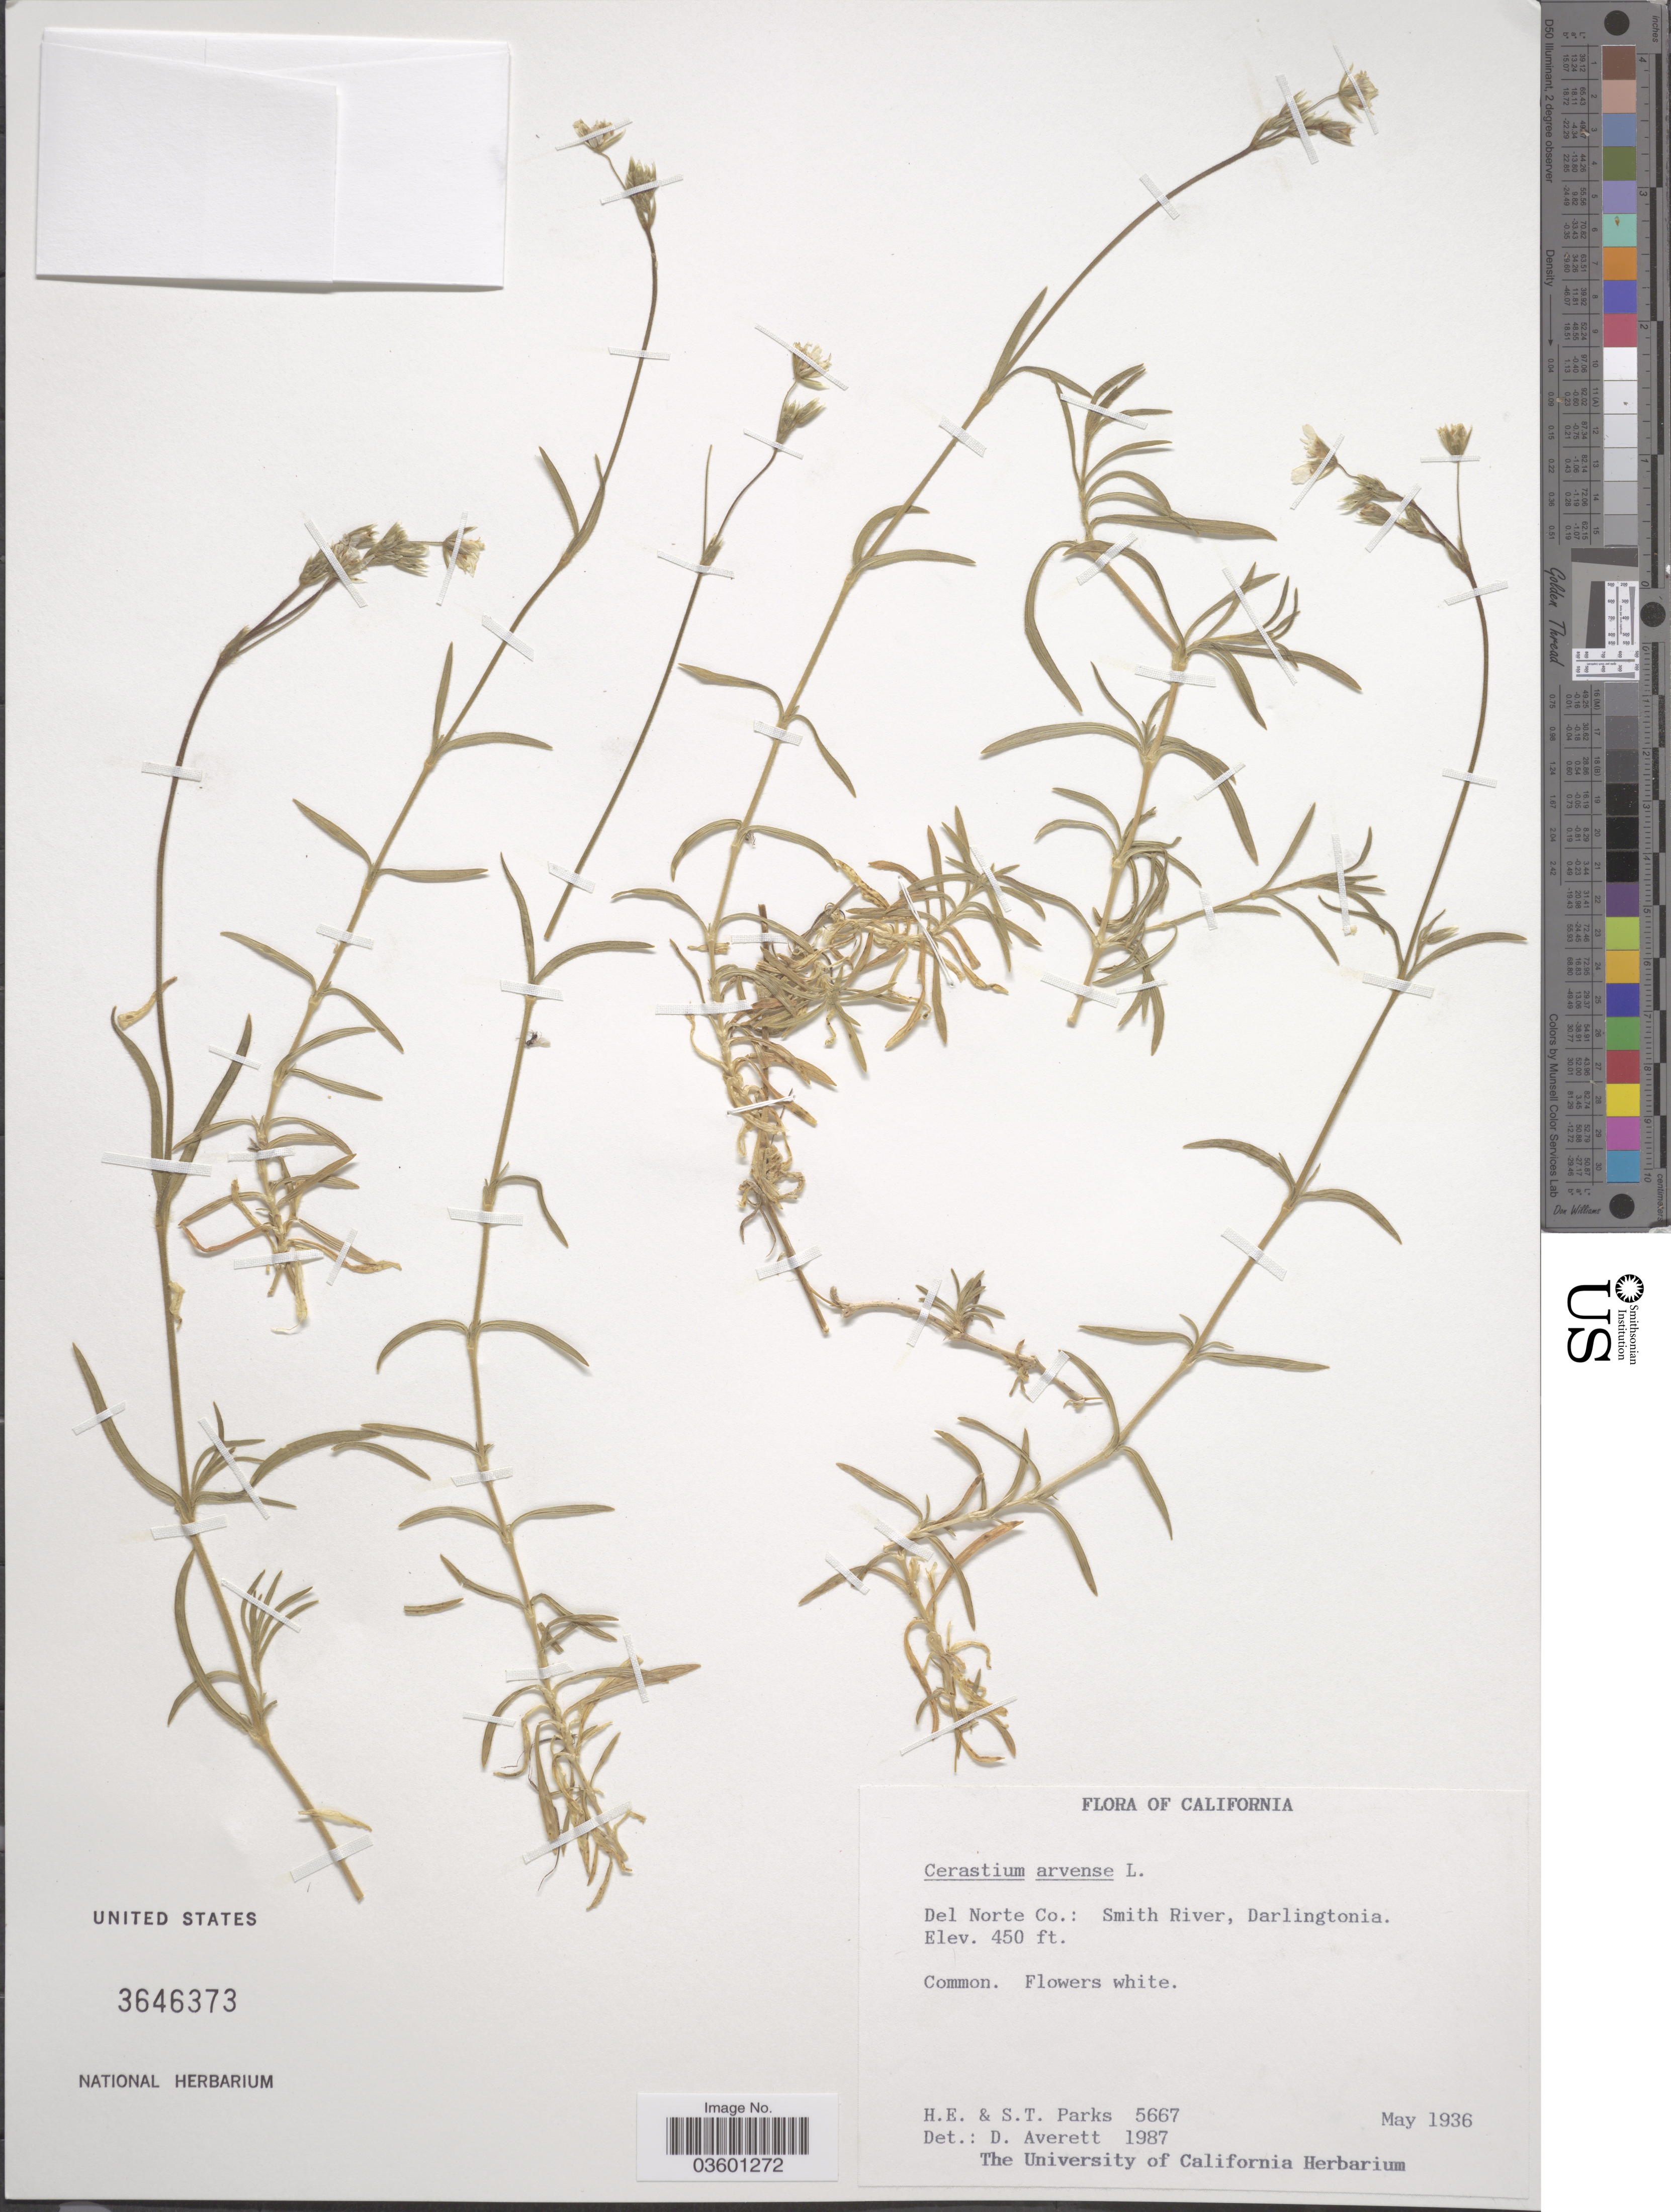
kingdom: Plantae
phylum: Tracheophyta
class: Magnoliopsida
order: Caryophyllales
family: Caryophyllaceae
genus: Cerastium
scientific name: Cerastium arvense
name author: L.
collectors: H. E. Parks & S. Parks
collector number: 5667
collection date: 1936-05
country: United States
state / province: California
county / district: Del Norte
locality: Del Norte Co.: Smith River, Darlingtonia.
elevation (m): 137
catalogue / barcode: US 3646373